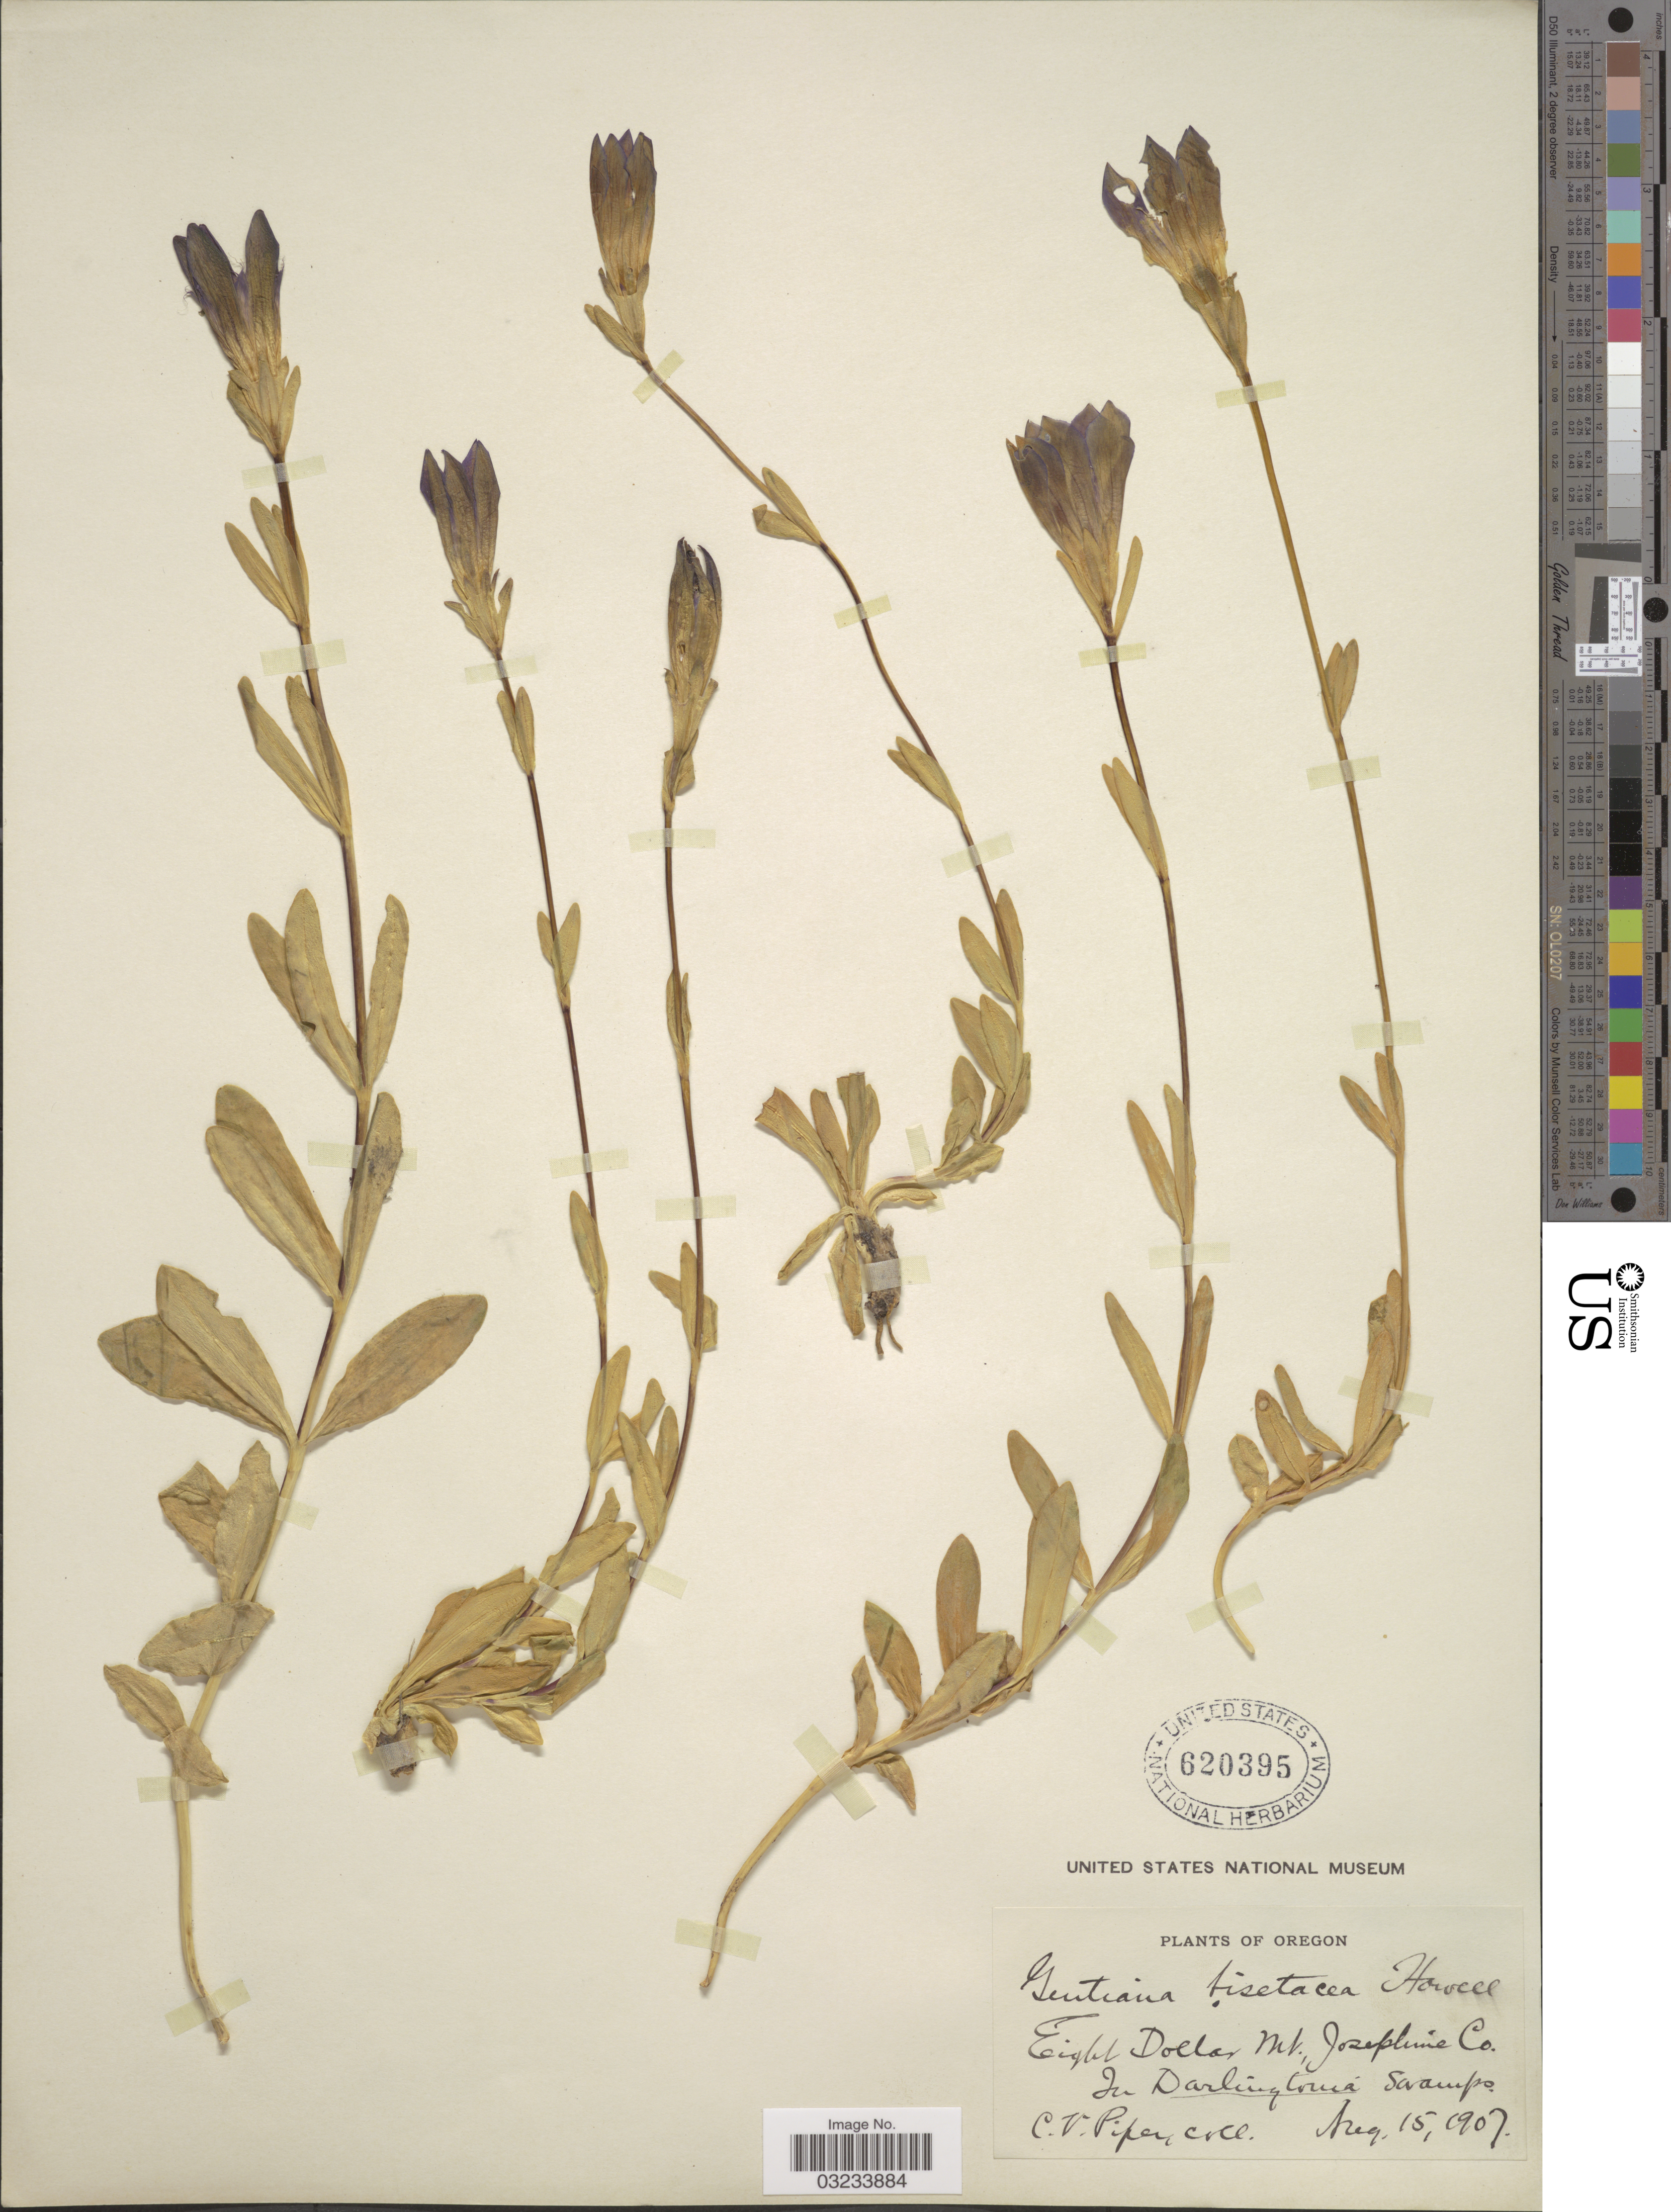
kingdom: Plantae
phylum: Tracheophyta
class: Magnoliopsida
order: Gentianales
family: Gentianaceae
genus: Gentiana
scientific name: Gentiana bisetaea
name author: Howell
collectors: C. V. Piper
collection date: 1907-08-15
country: United States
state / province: Oregon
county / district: Josephine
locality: Eight Dollar Mt., Josephine Co., In Darlingtonia Swamps.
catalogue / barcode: US 620395